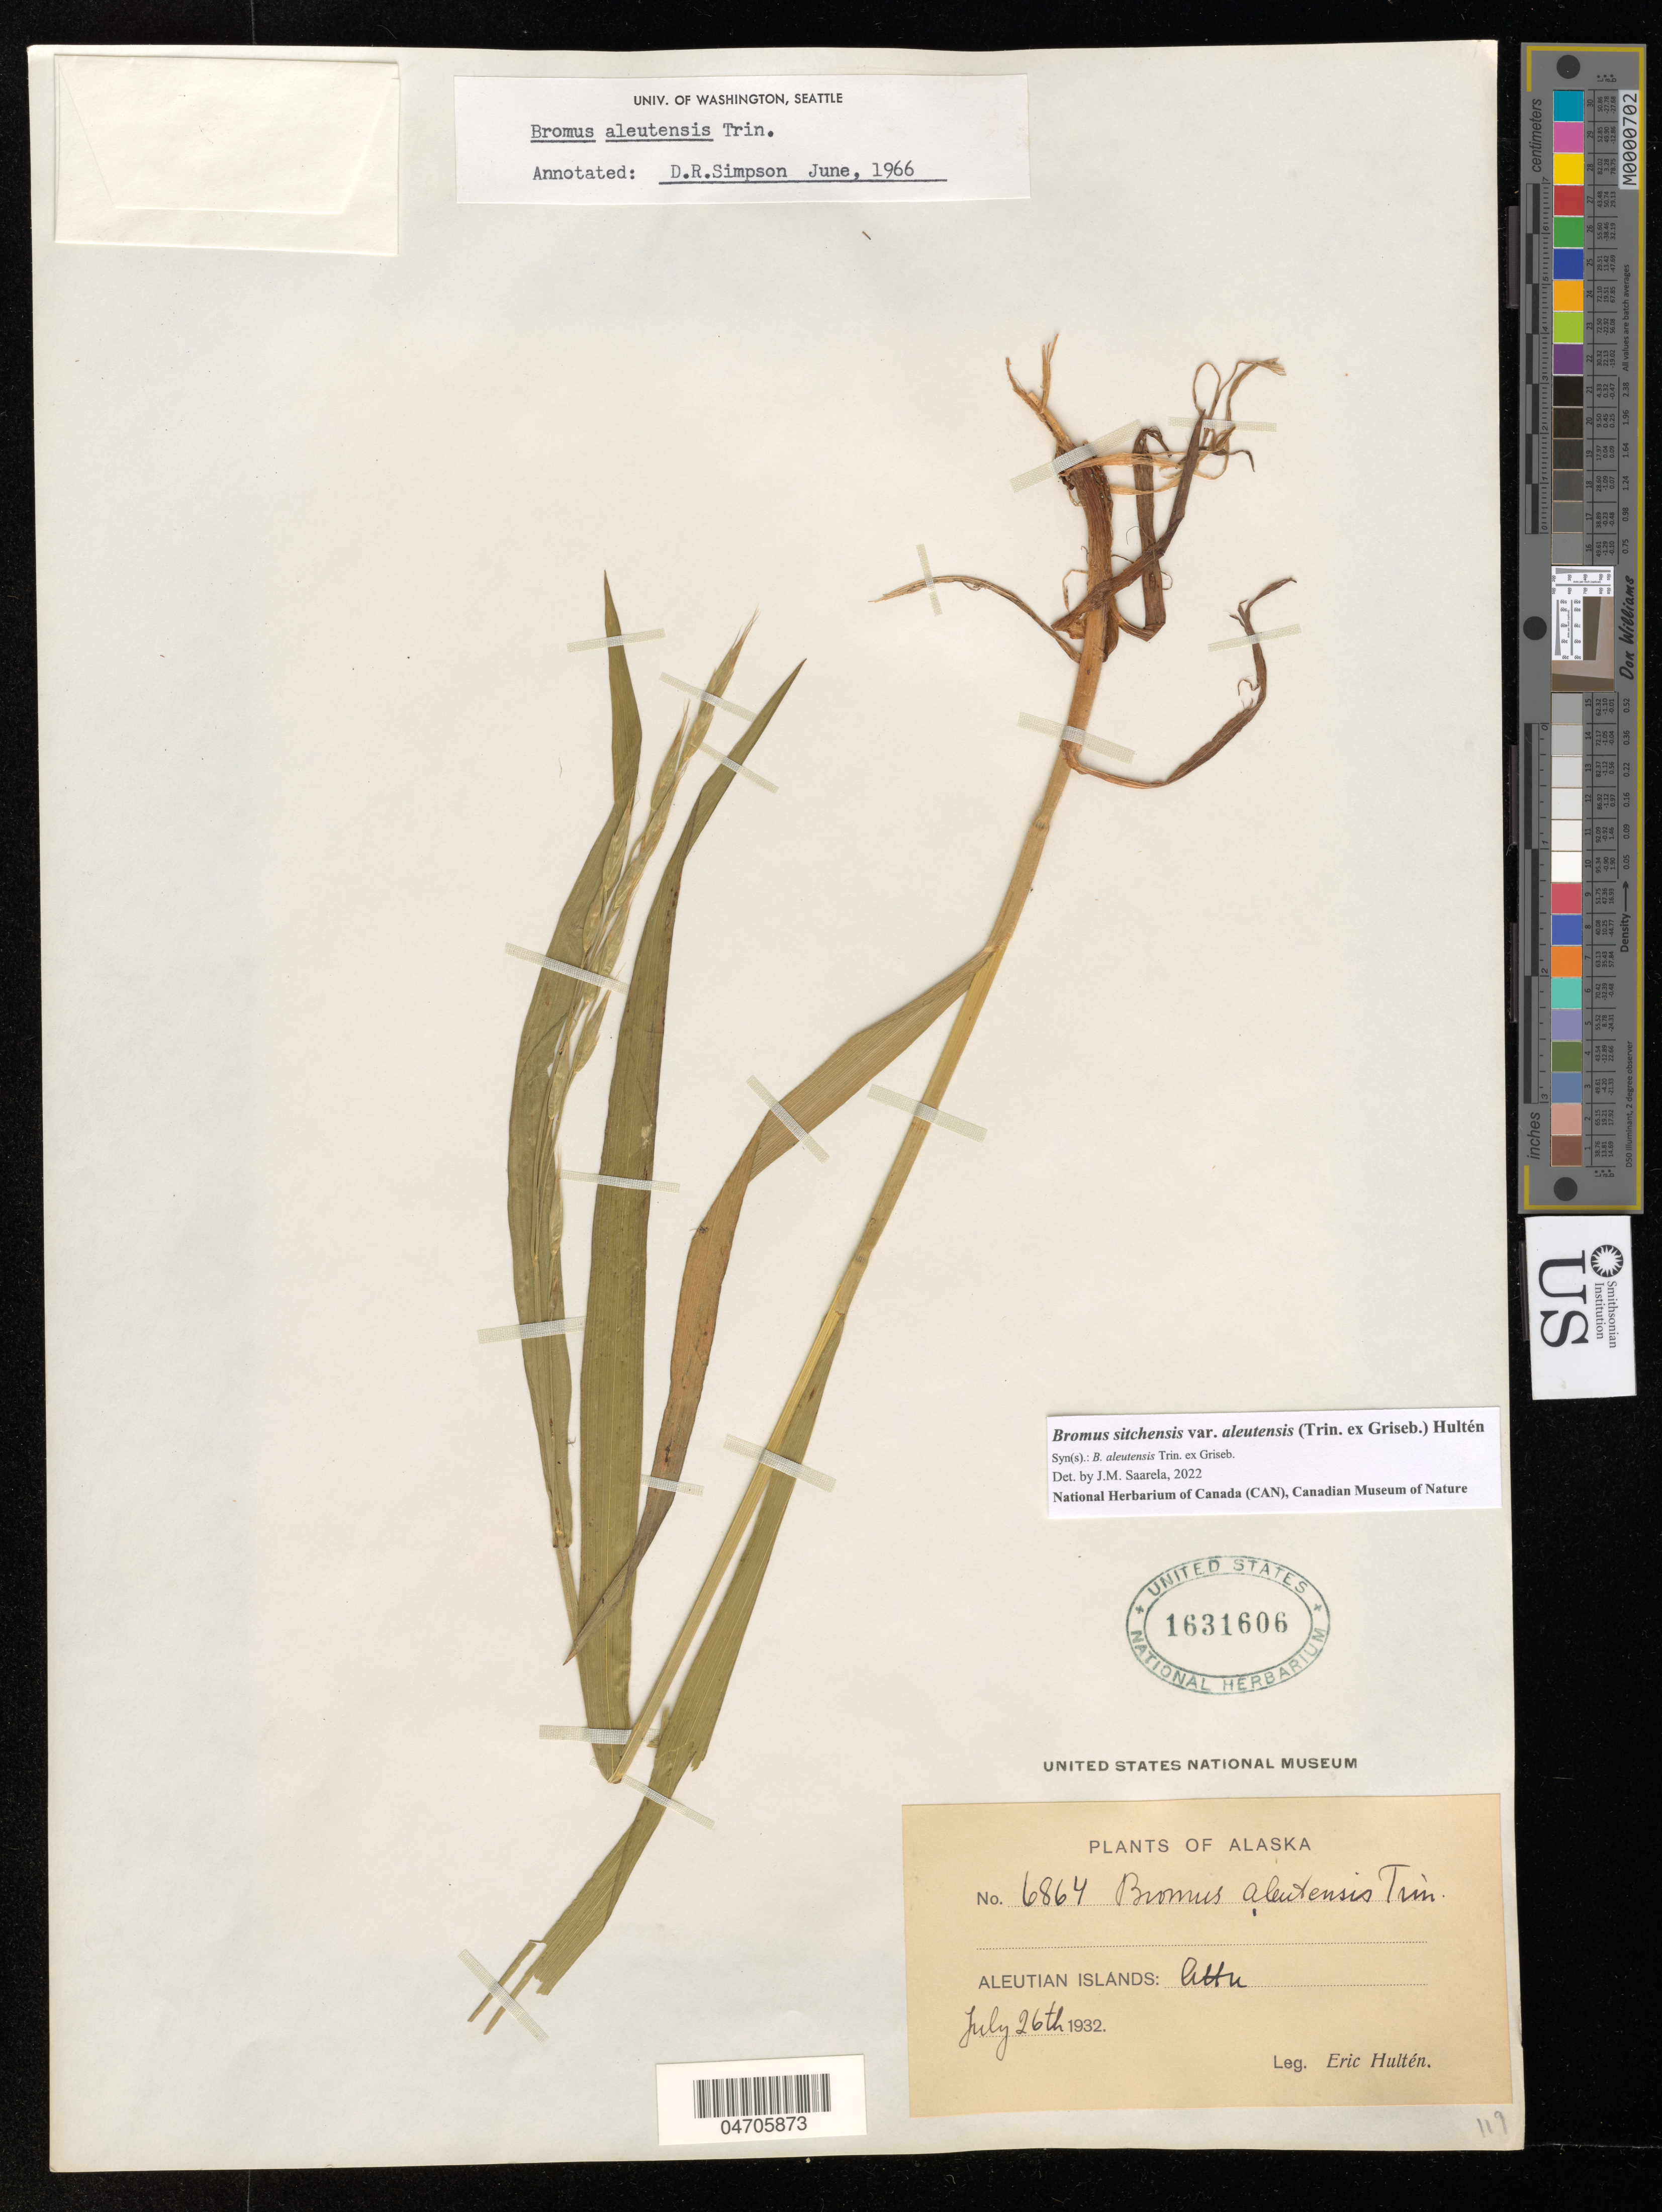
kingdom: Plantae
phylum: Tracheophyta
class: Liliopsida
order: Poales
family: Poaceae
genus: Bromus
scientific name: Bromus sitchensis var. polyanthus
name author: (Scribn. ex Shear) R.E. Brainerd & Otting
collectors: E. Hultén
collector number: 6864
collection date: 1932-07-26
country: United States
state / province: Alaska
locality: Aleutian Islands: Attu.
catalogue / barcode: US 1631606